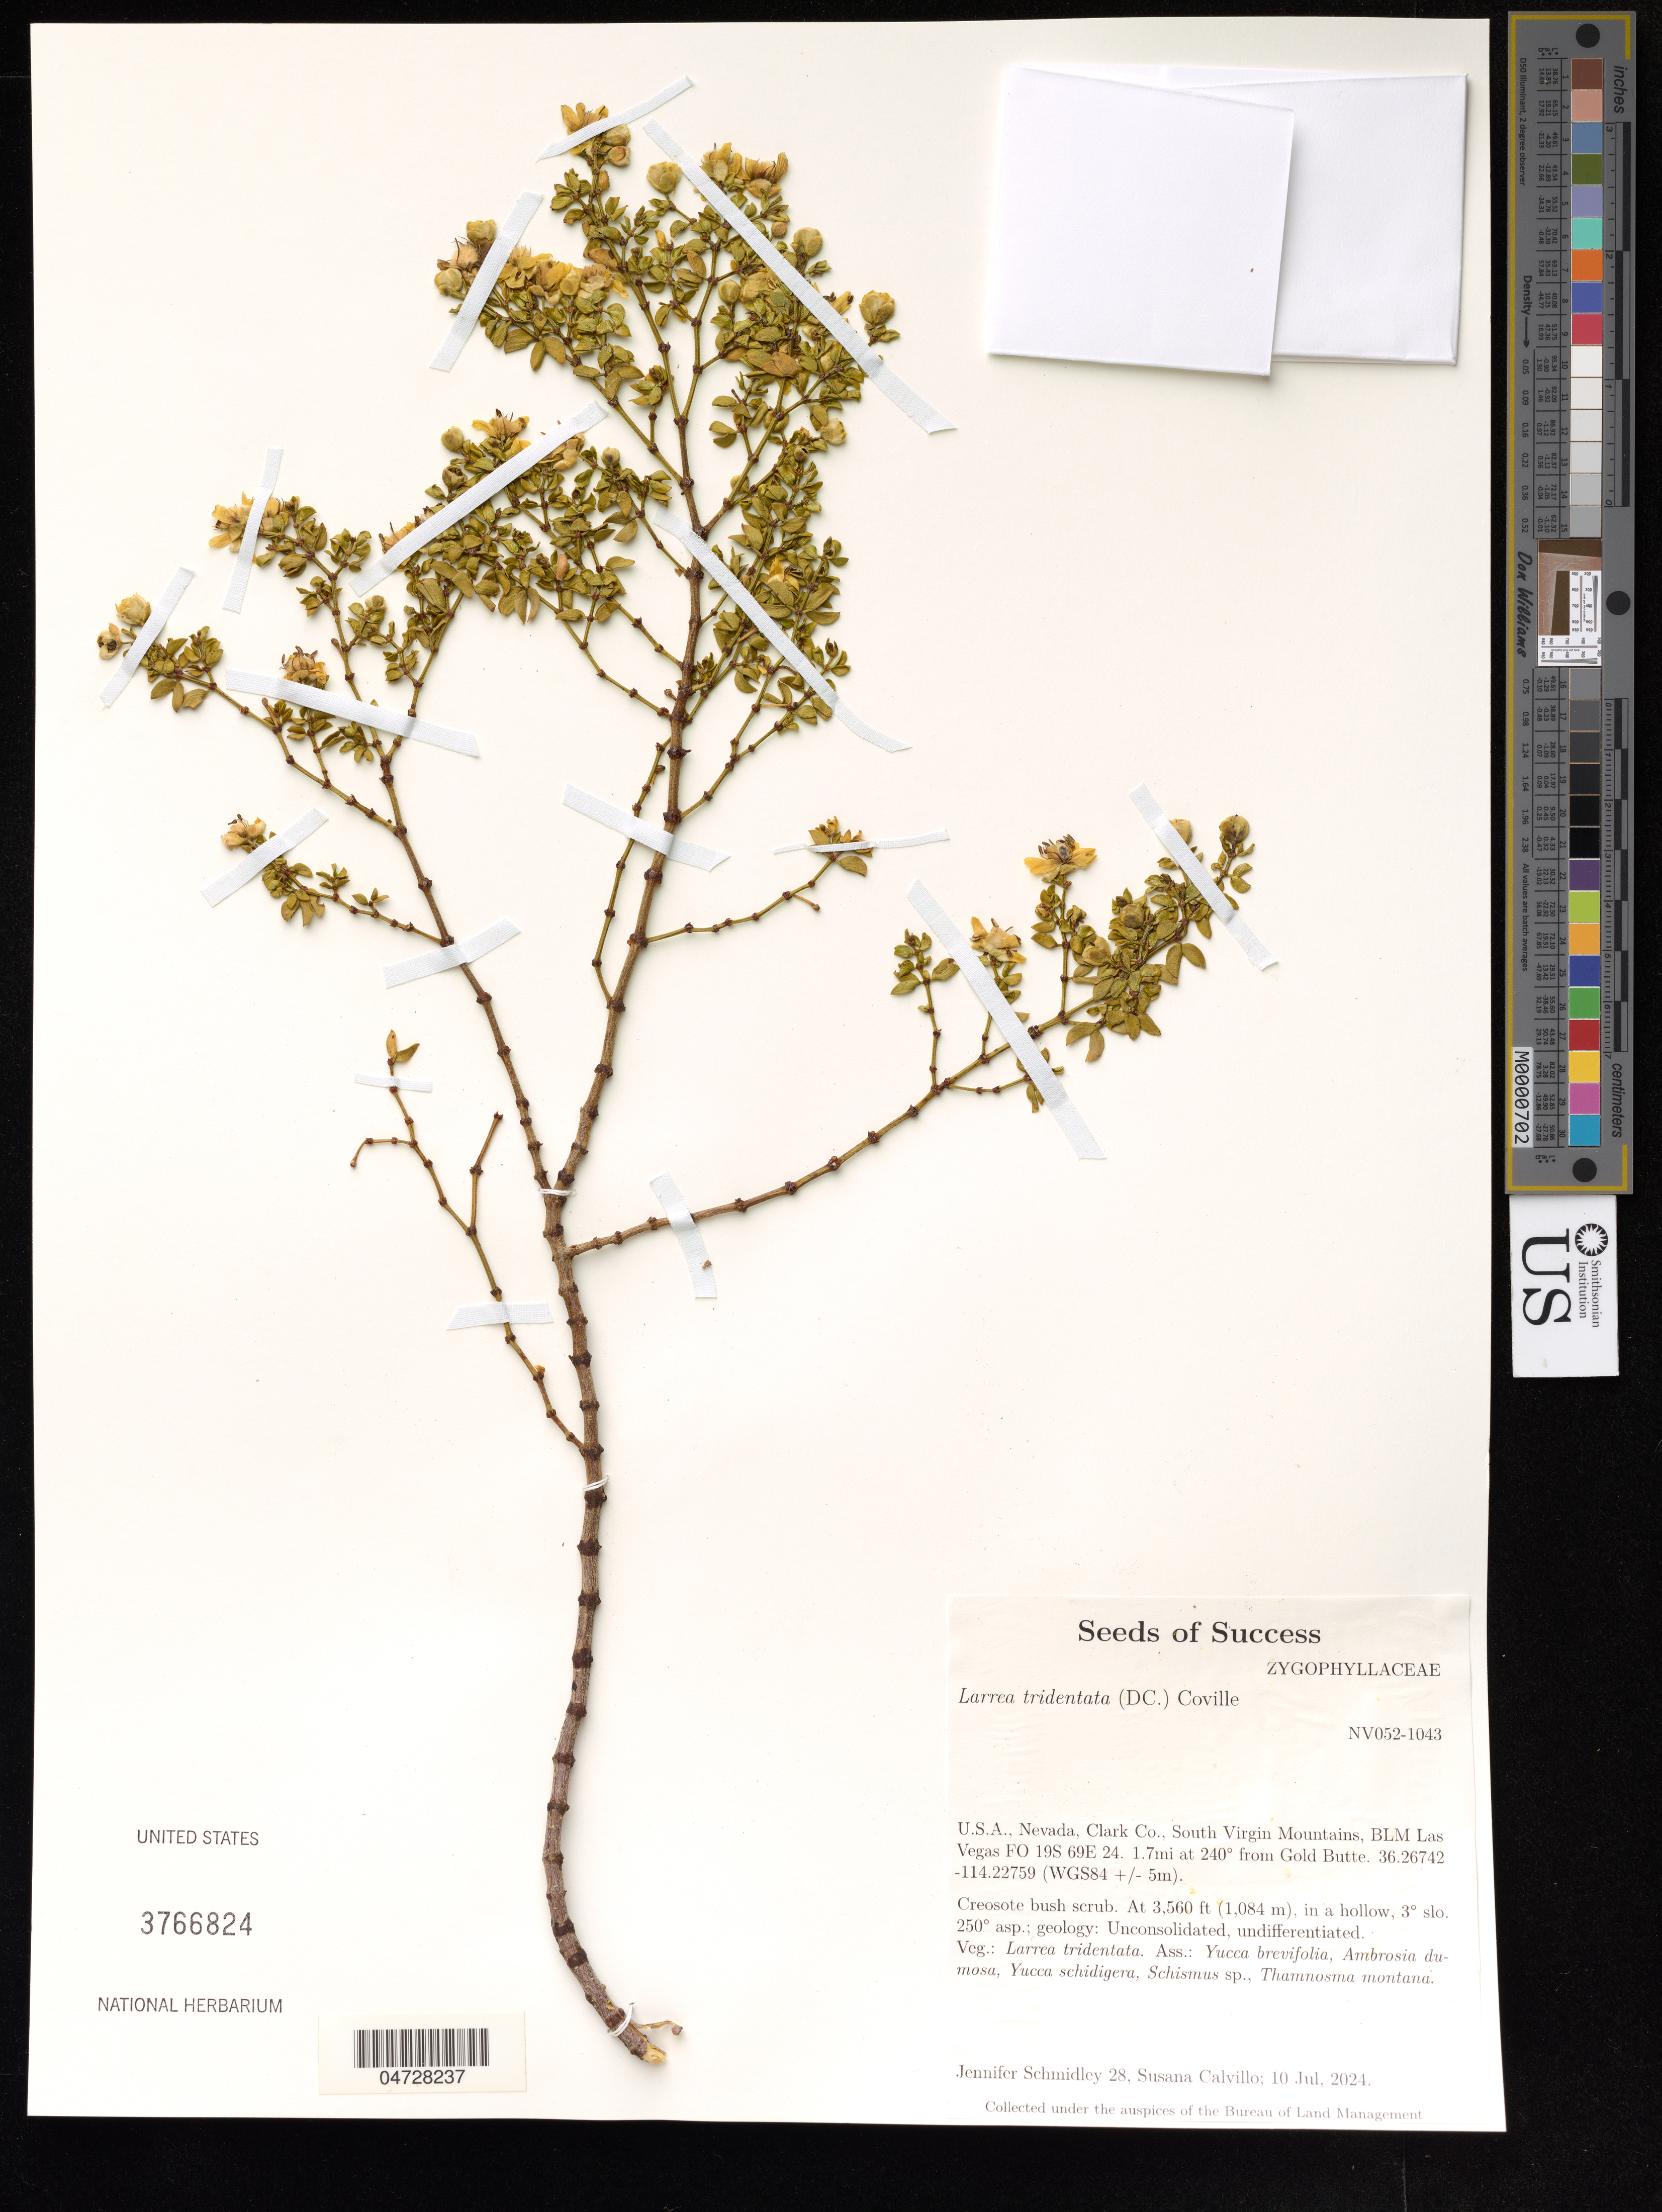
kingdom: Plantae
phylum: Tracheophyta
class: Magnoliopsida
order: Zygophyllales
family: Zygophyllaceae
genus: Larrea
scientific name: Larrea tridentata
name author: (Sessé & Moc. ex DC.) Coville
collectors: J. Schmidley & S. Calvillo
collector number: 28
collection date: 2024-07-10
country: United States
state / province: Nevada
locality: Clark Co., South Virgin Mountains, BLM Las Vegas FO 19S 69E 24. 1.7mi at 240° from Gold Butte.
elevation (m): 1.085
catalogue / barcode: US 3766824